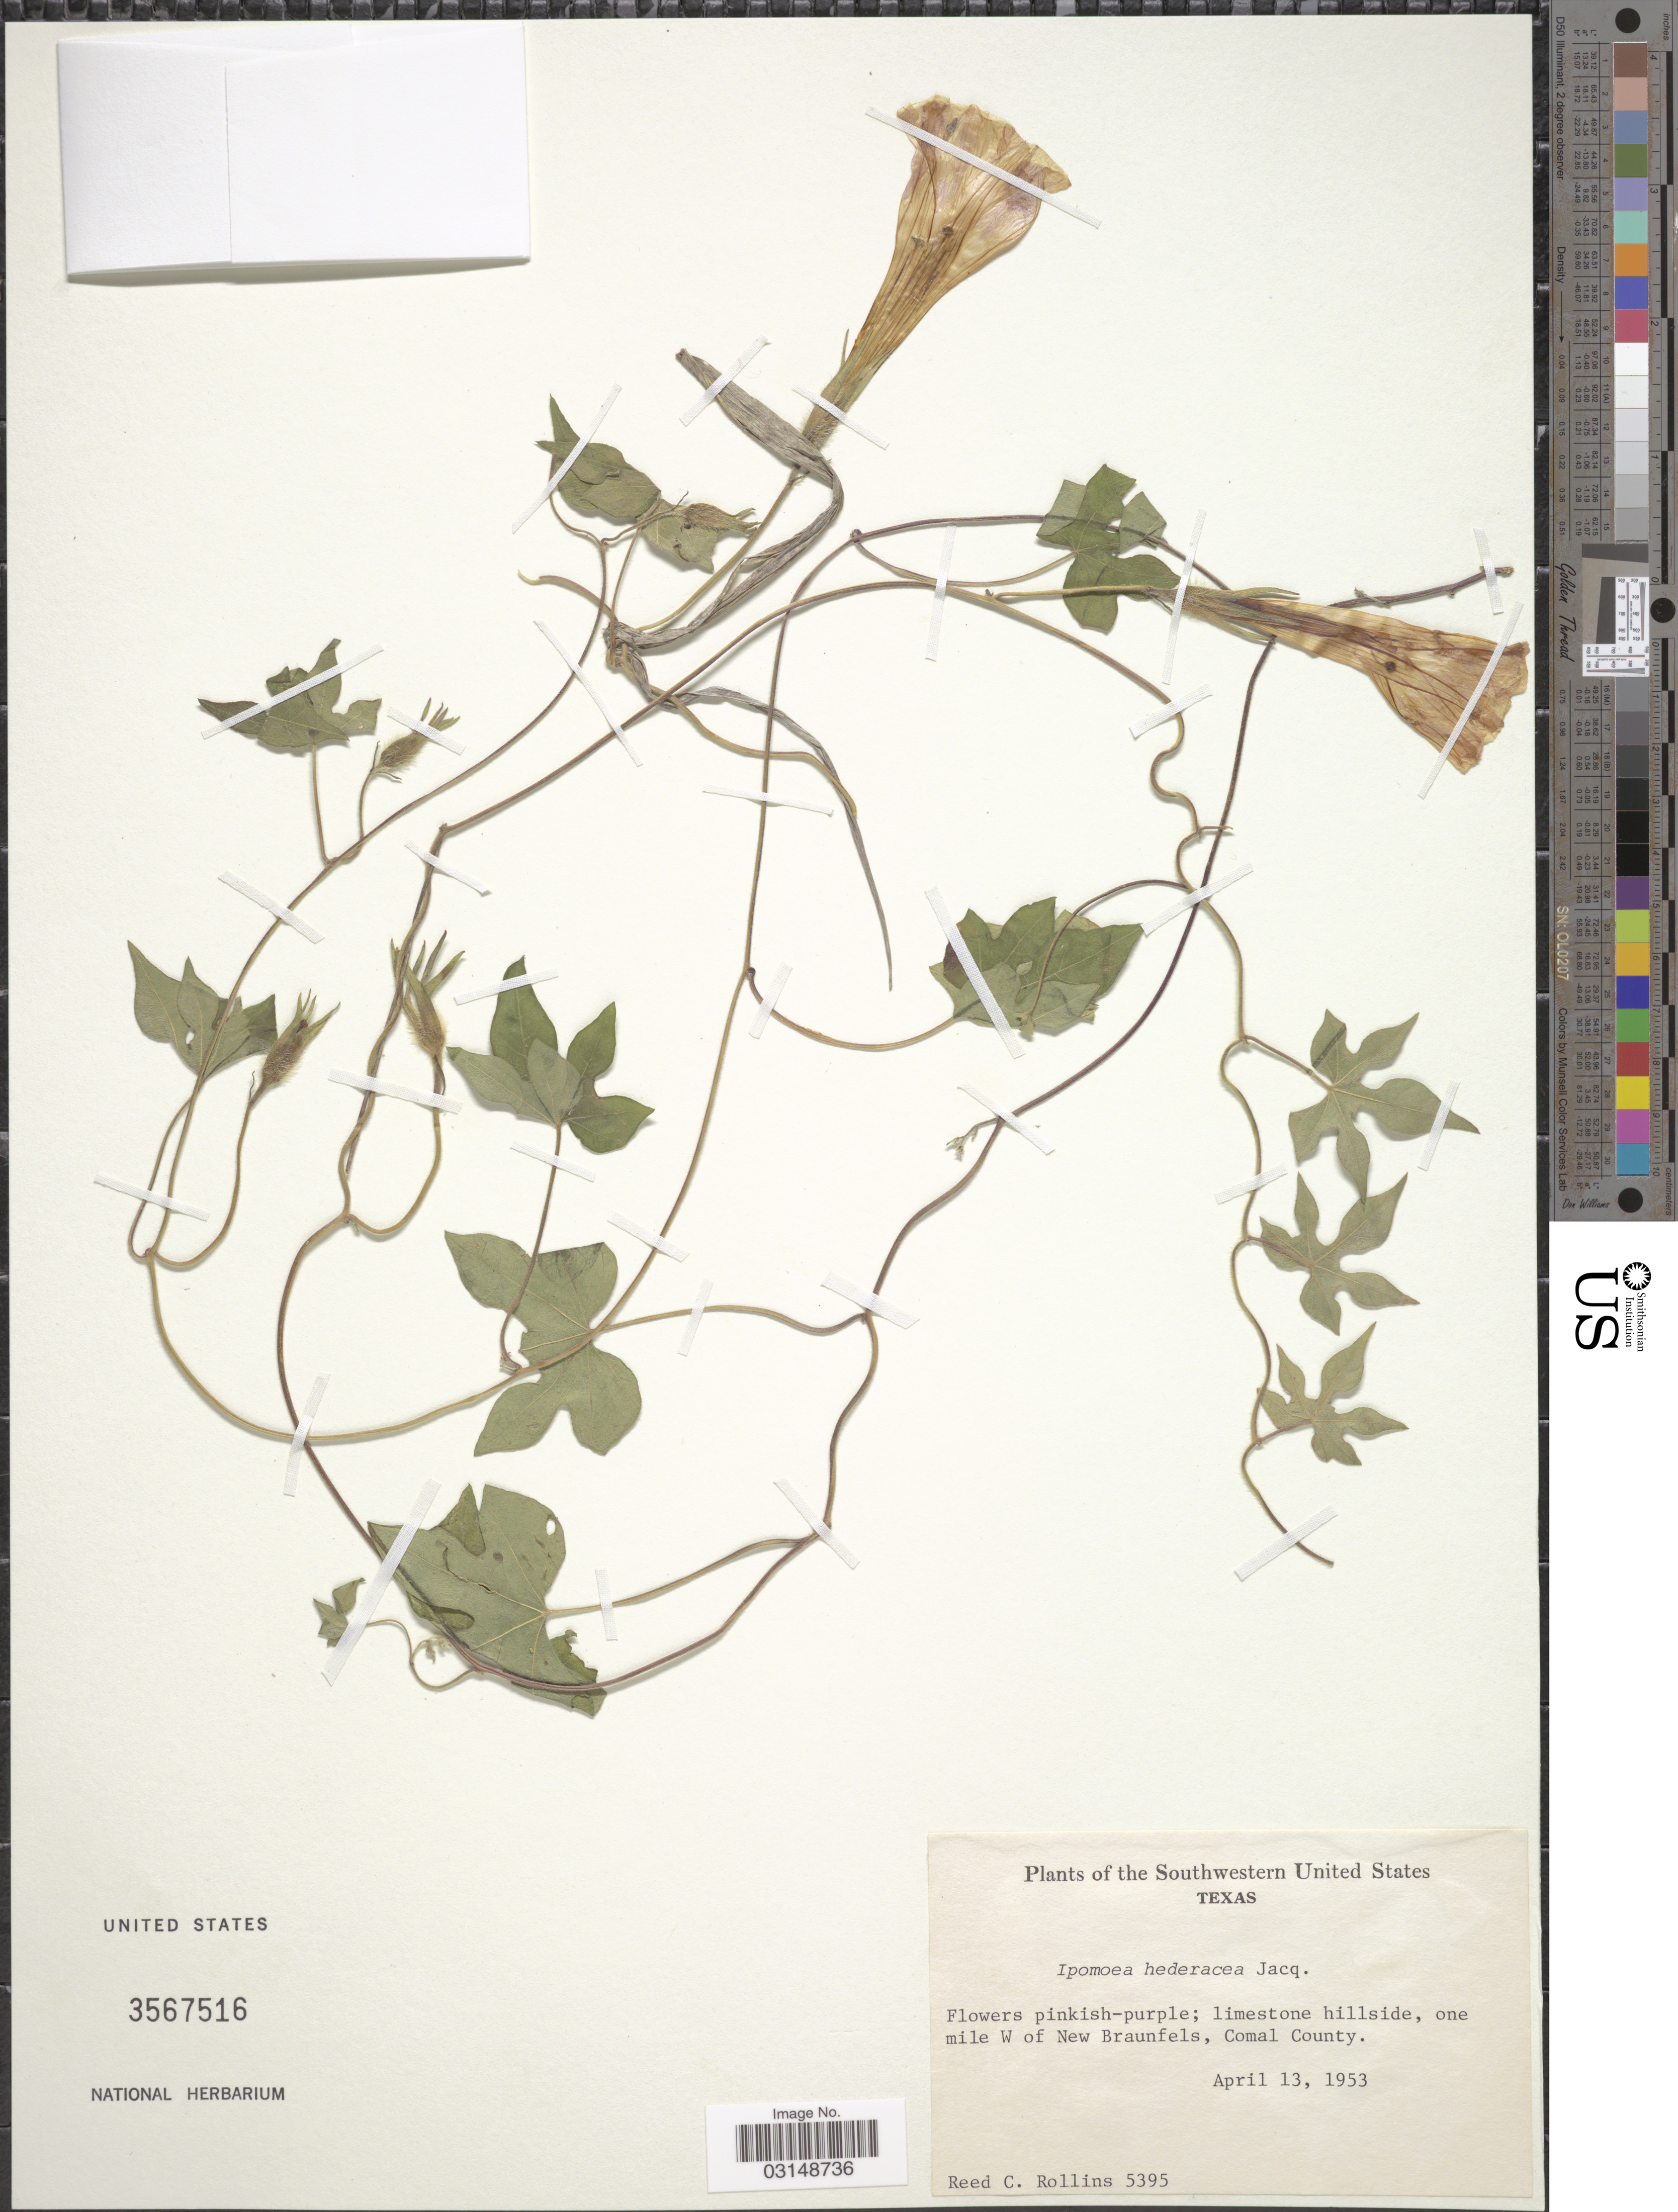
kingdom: Plantae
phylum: Tracheophyta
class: Magnoliopsida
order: Solanales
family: Convolvulaceae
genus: Ipomoea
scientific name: Ipomoea hederacea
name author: Jacq.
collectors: R. C. Rollins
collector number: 5395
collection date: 1953-04-13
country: United States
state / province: Texas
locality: Southwestern United States. One mile W of New Braunfels, Comal County.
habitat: limestone hillside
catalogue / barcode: US 3567516